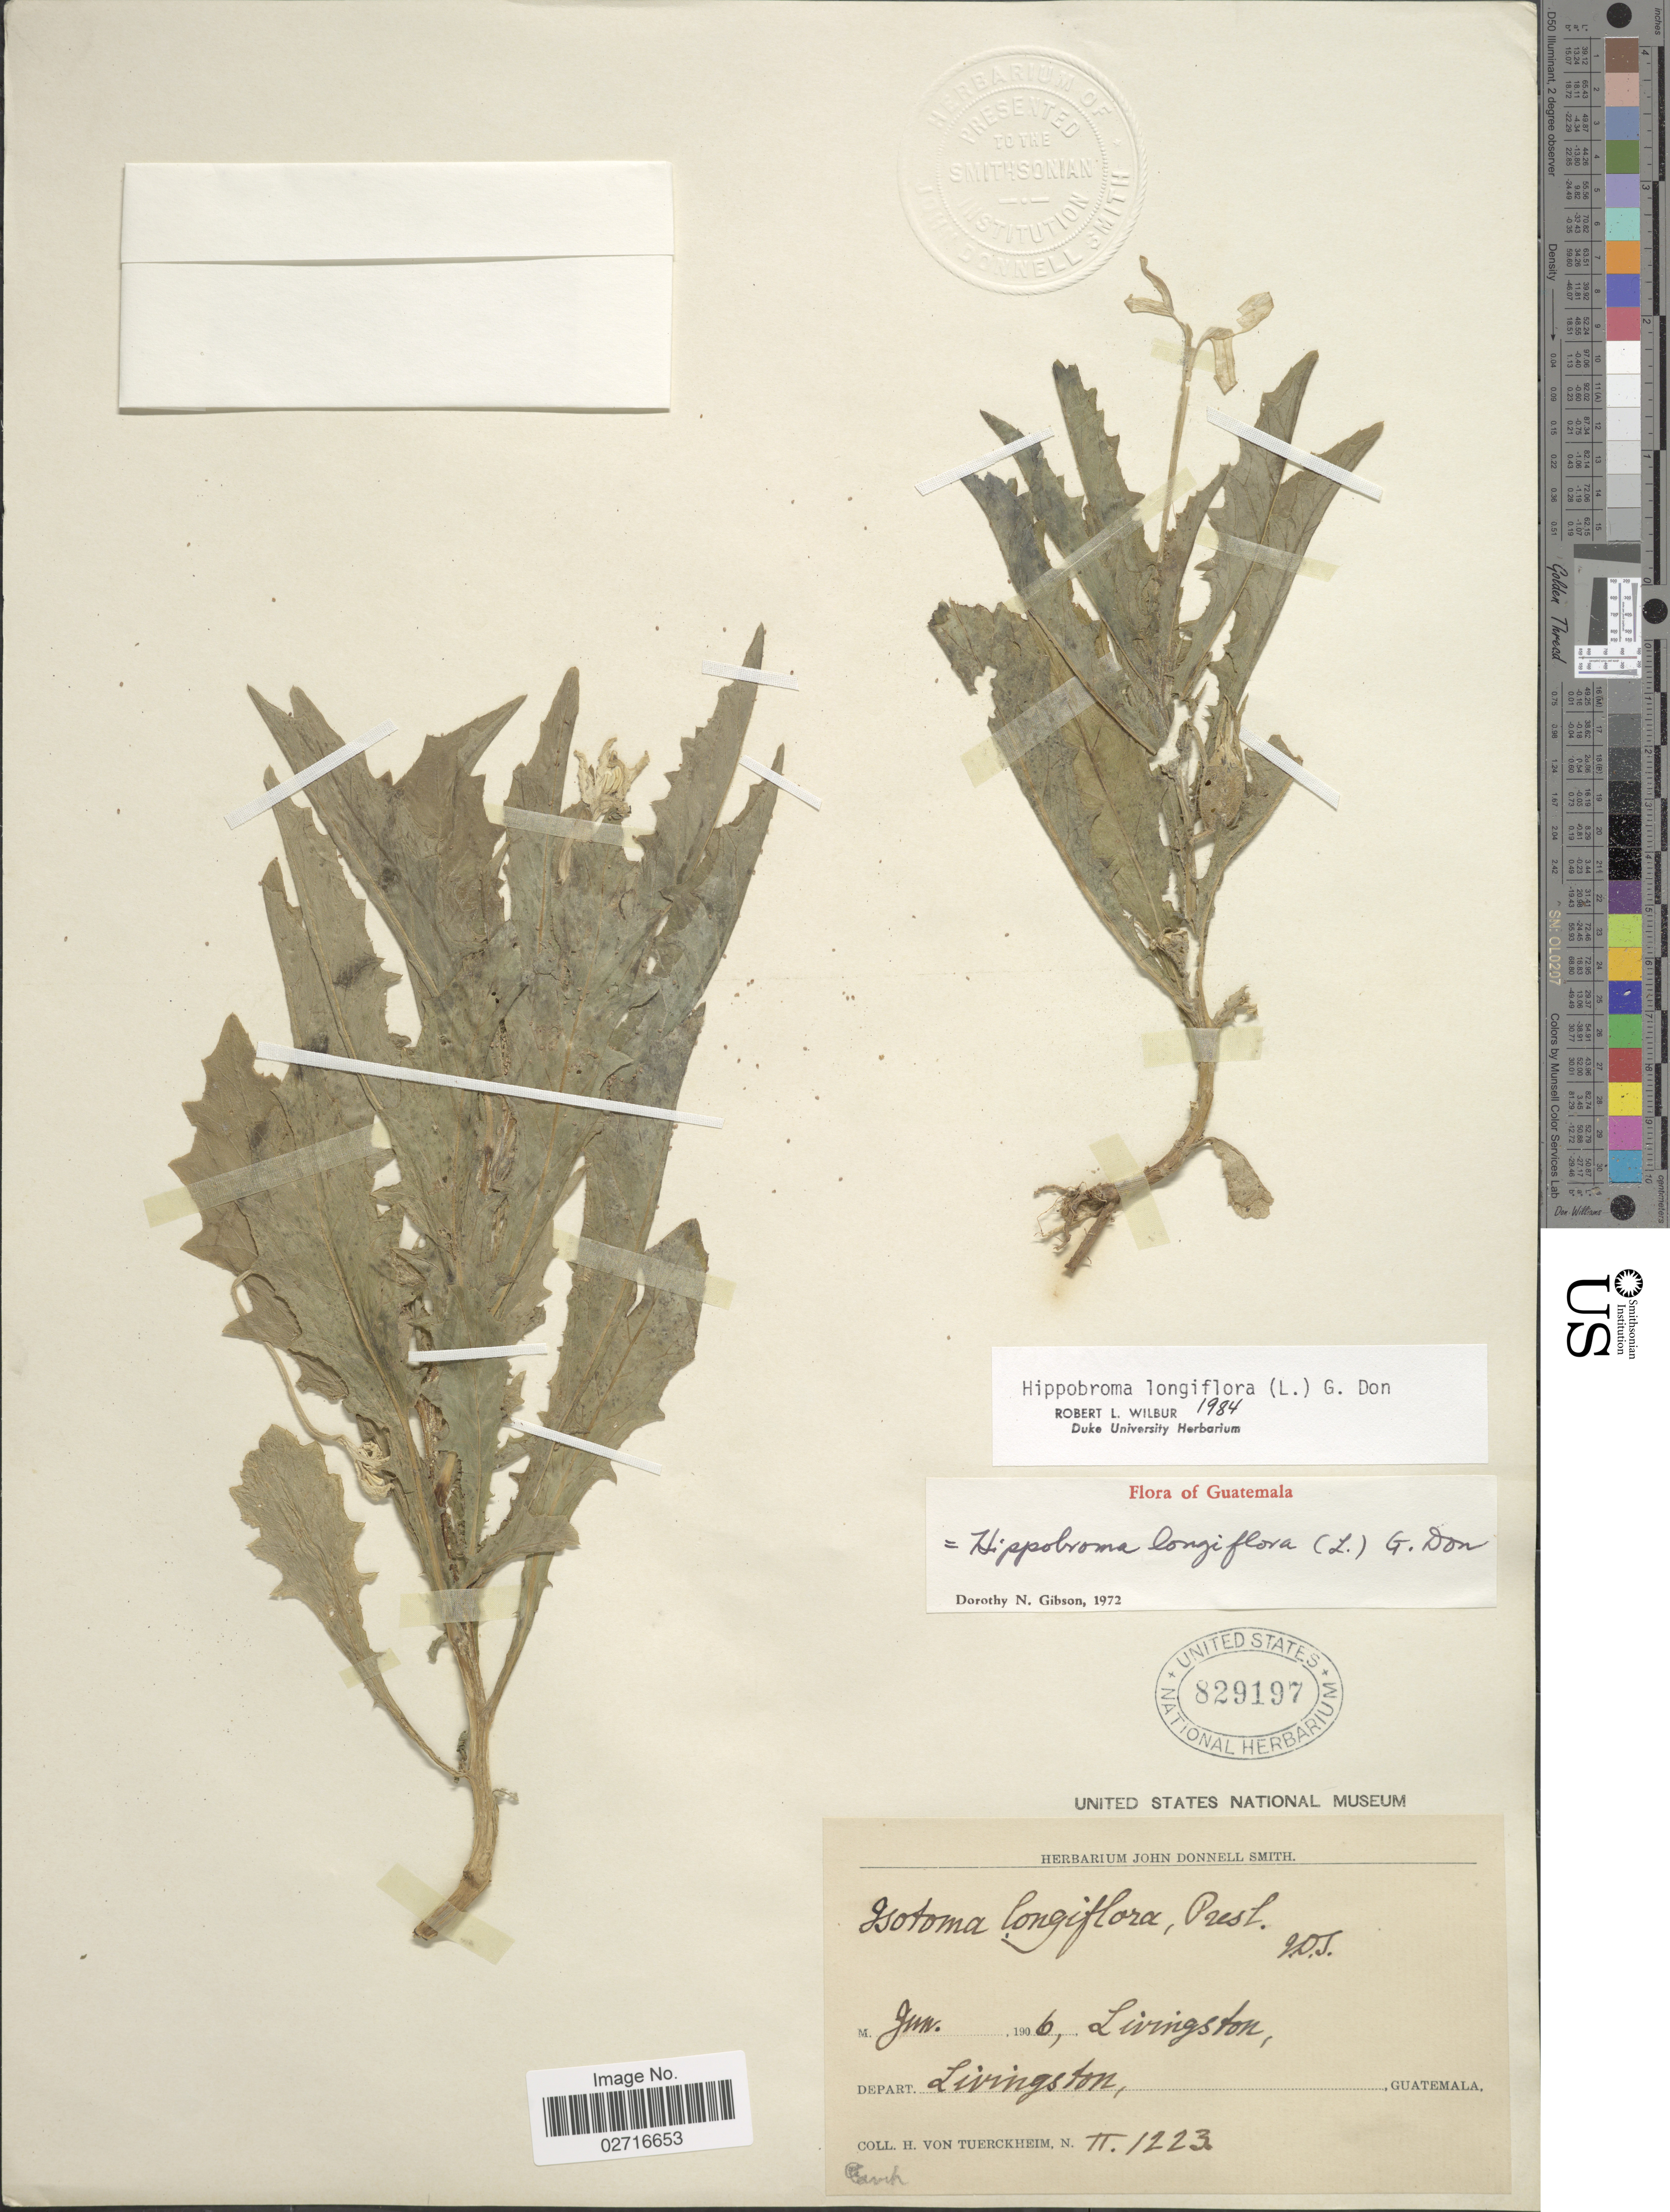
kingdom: Plantae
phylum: Tracheophyta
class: Magnoliopsida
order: Asterales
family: Campanulaceae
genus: Hippobroma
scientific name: Hippobroma longiflora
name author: (L.) G. Don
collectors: H. von Türckheim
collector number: II 1223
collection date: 1906-06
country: Guatemala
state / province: Izabal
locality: Livingston, Depart. Livingston.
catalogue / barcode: US 829197